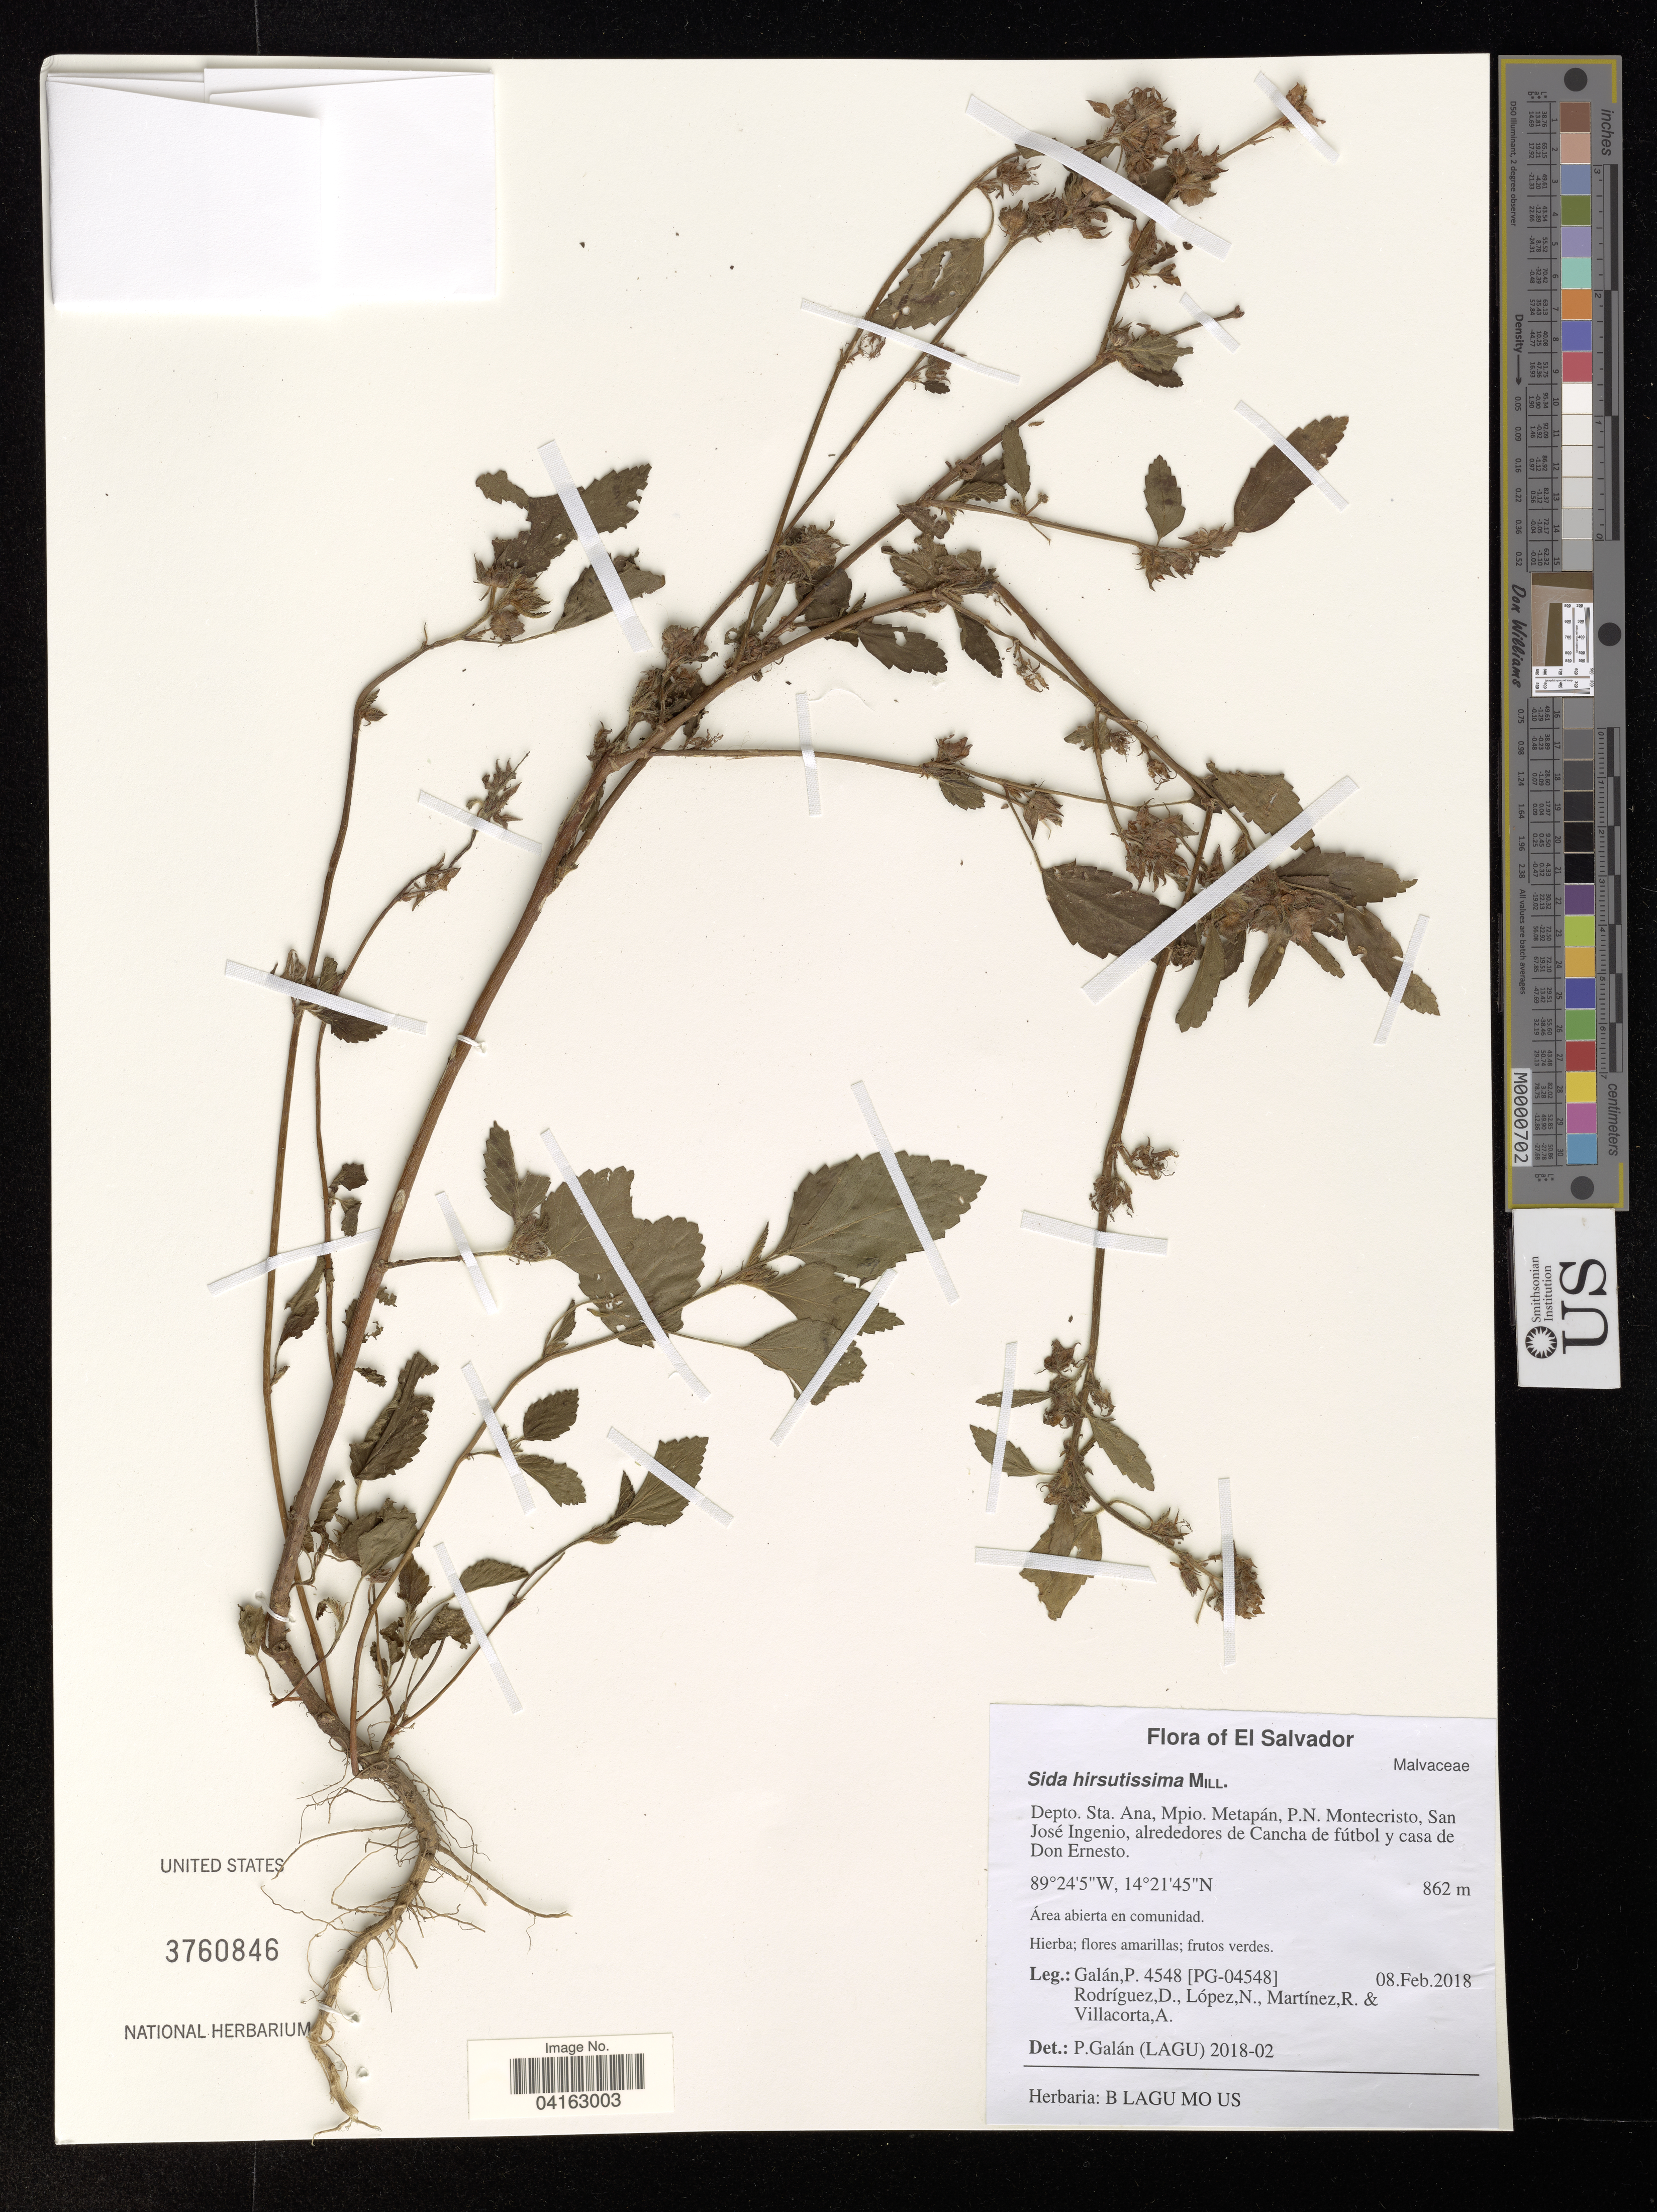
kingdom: Plantae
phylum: Tracheophyta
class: Magnoliopsida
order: Malvales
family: Malvaceae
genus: Sida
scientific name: Sida hirsutissima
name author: Mill.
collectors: P. Galan, D. Rodriguez, N. López, R. Martinez & A. Villacorta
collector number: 4548 / [PG-04548]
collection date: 2018-02-08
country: El Salvador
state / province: Santa Ana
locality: Depto. Sta. Ana, Mpio. Metapán, P.N. Montecristo, San José Ingenio, alrededores de Cancha de fútbol y casa de Don Ernesto.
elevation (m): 862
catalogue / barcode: US 3760846